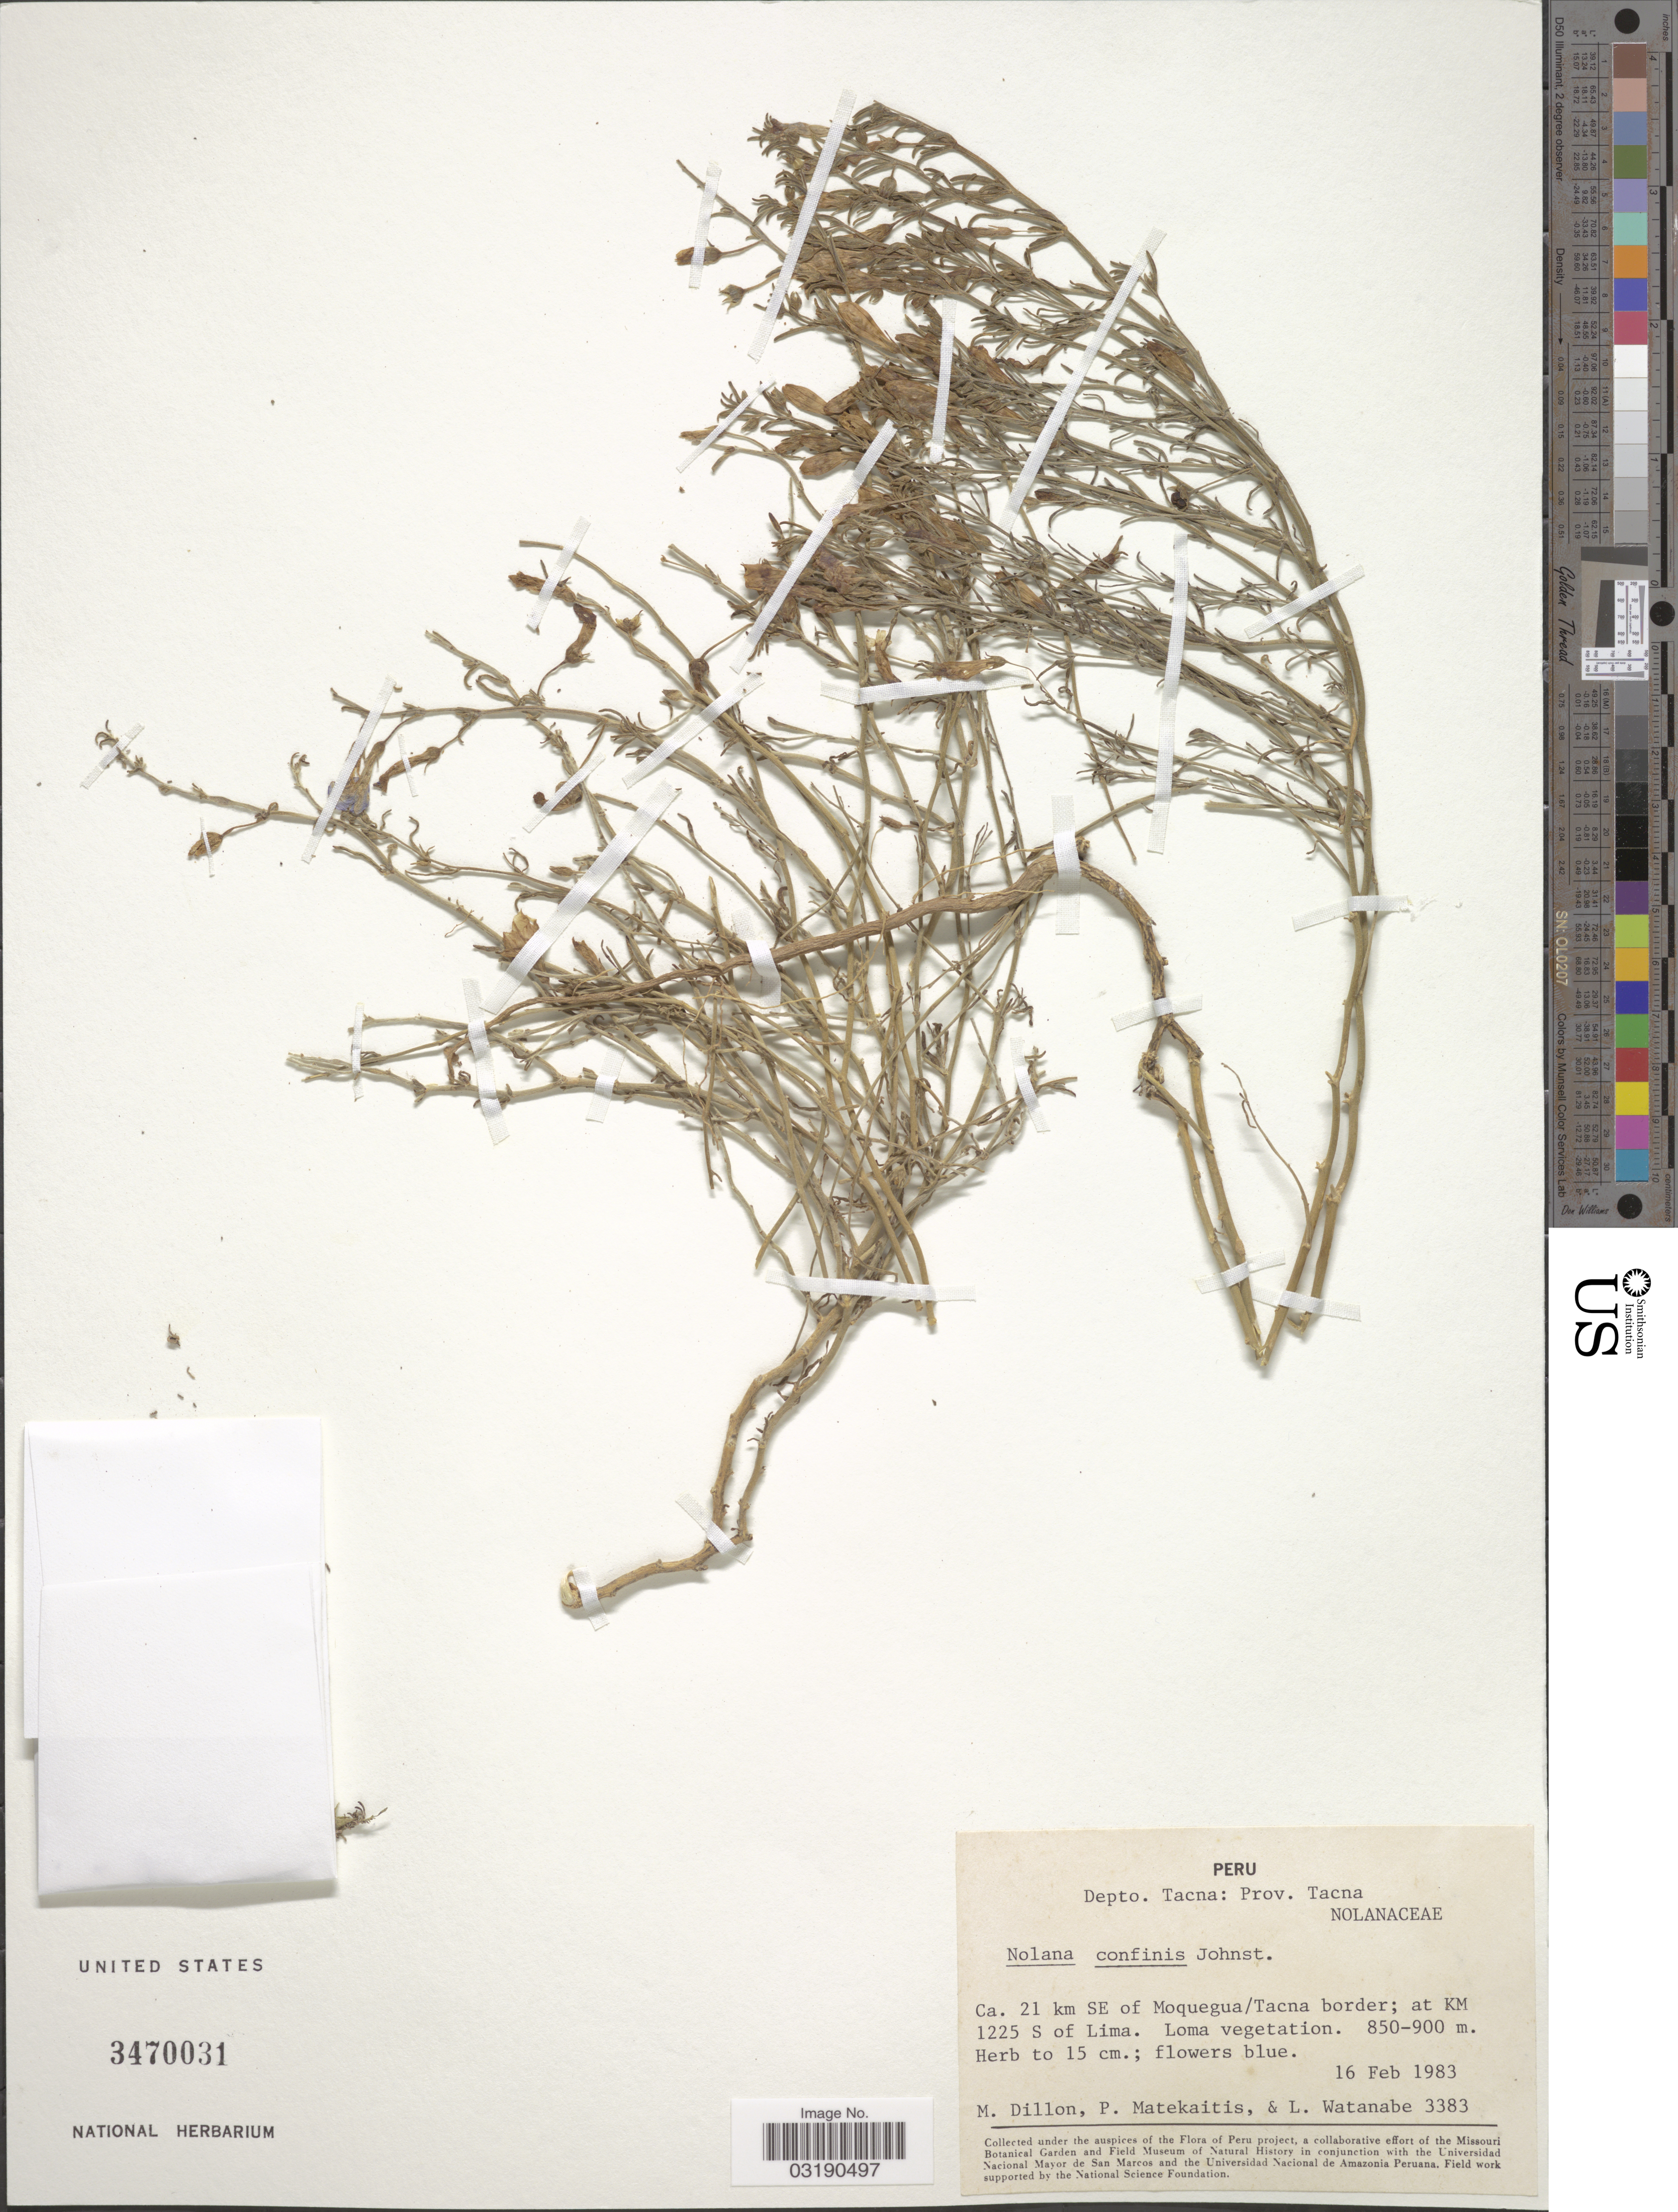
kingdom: Plantae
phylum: Tracheophyta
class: Magnoliopsida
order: Solanales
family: Solanaceae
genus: Nolana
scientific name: Nolana confinis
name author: (I.M. Johnst.) I.M. Johnst.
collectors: M. O. Dillon, P. Matekaitis & L. Watanabe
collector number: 3383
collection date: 1983-02-16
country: Peru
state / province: Tacna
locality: Depto. Tacna: Prov. Tacna. Ca. 21 km SE Moquegua/Tacna border; at KM 1225 S of Lima.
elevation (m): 850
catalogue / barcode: US 3470031